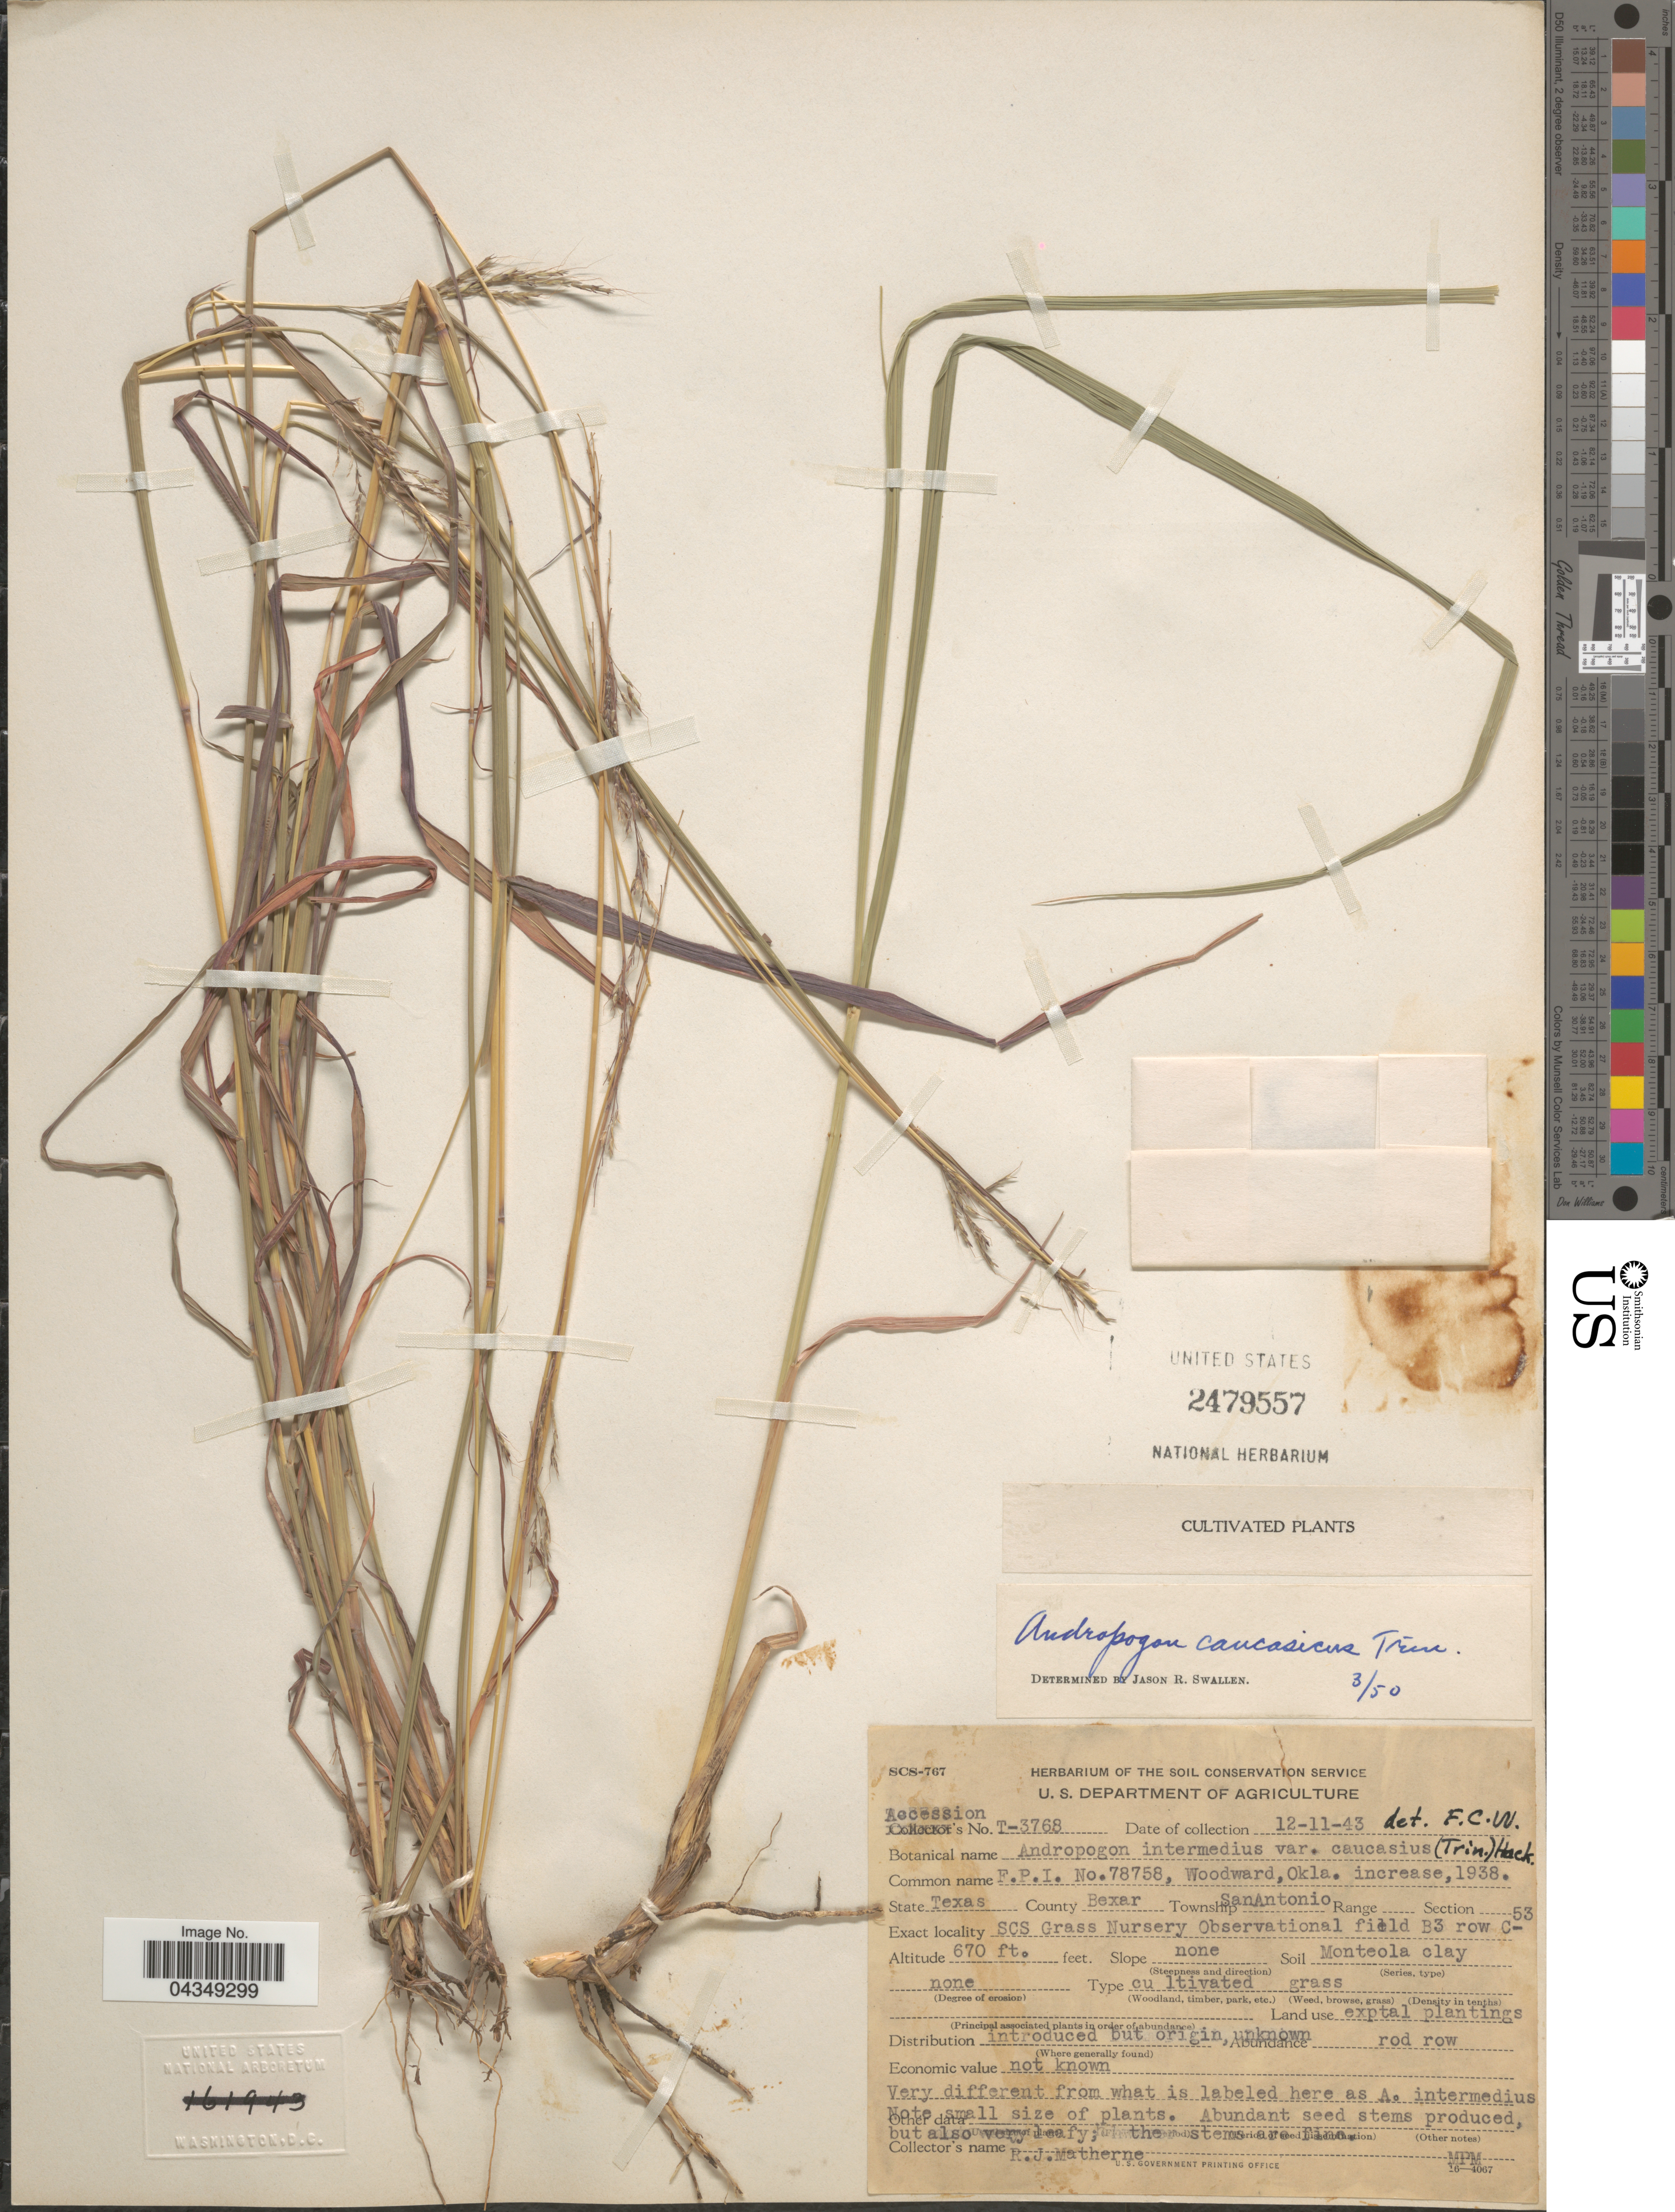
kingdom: Plantae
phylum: Tracheophyta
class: Liliopsida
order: Poales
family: Poaceae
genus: Bothriochloa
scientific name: Bothriochloa caucasica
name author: (Trin.) C. E. Hubb.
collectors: R. Matherne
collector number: T-3768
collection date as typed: Transcribed d/m/y: 11/12/43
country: United States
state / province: Texas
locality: County Bexar. Township San Antonio. SCS Grass Nursery Observational field B3 row C-53.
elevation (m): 204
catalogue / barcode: US 2479557